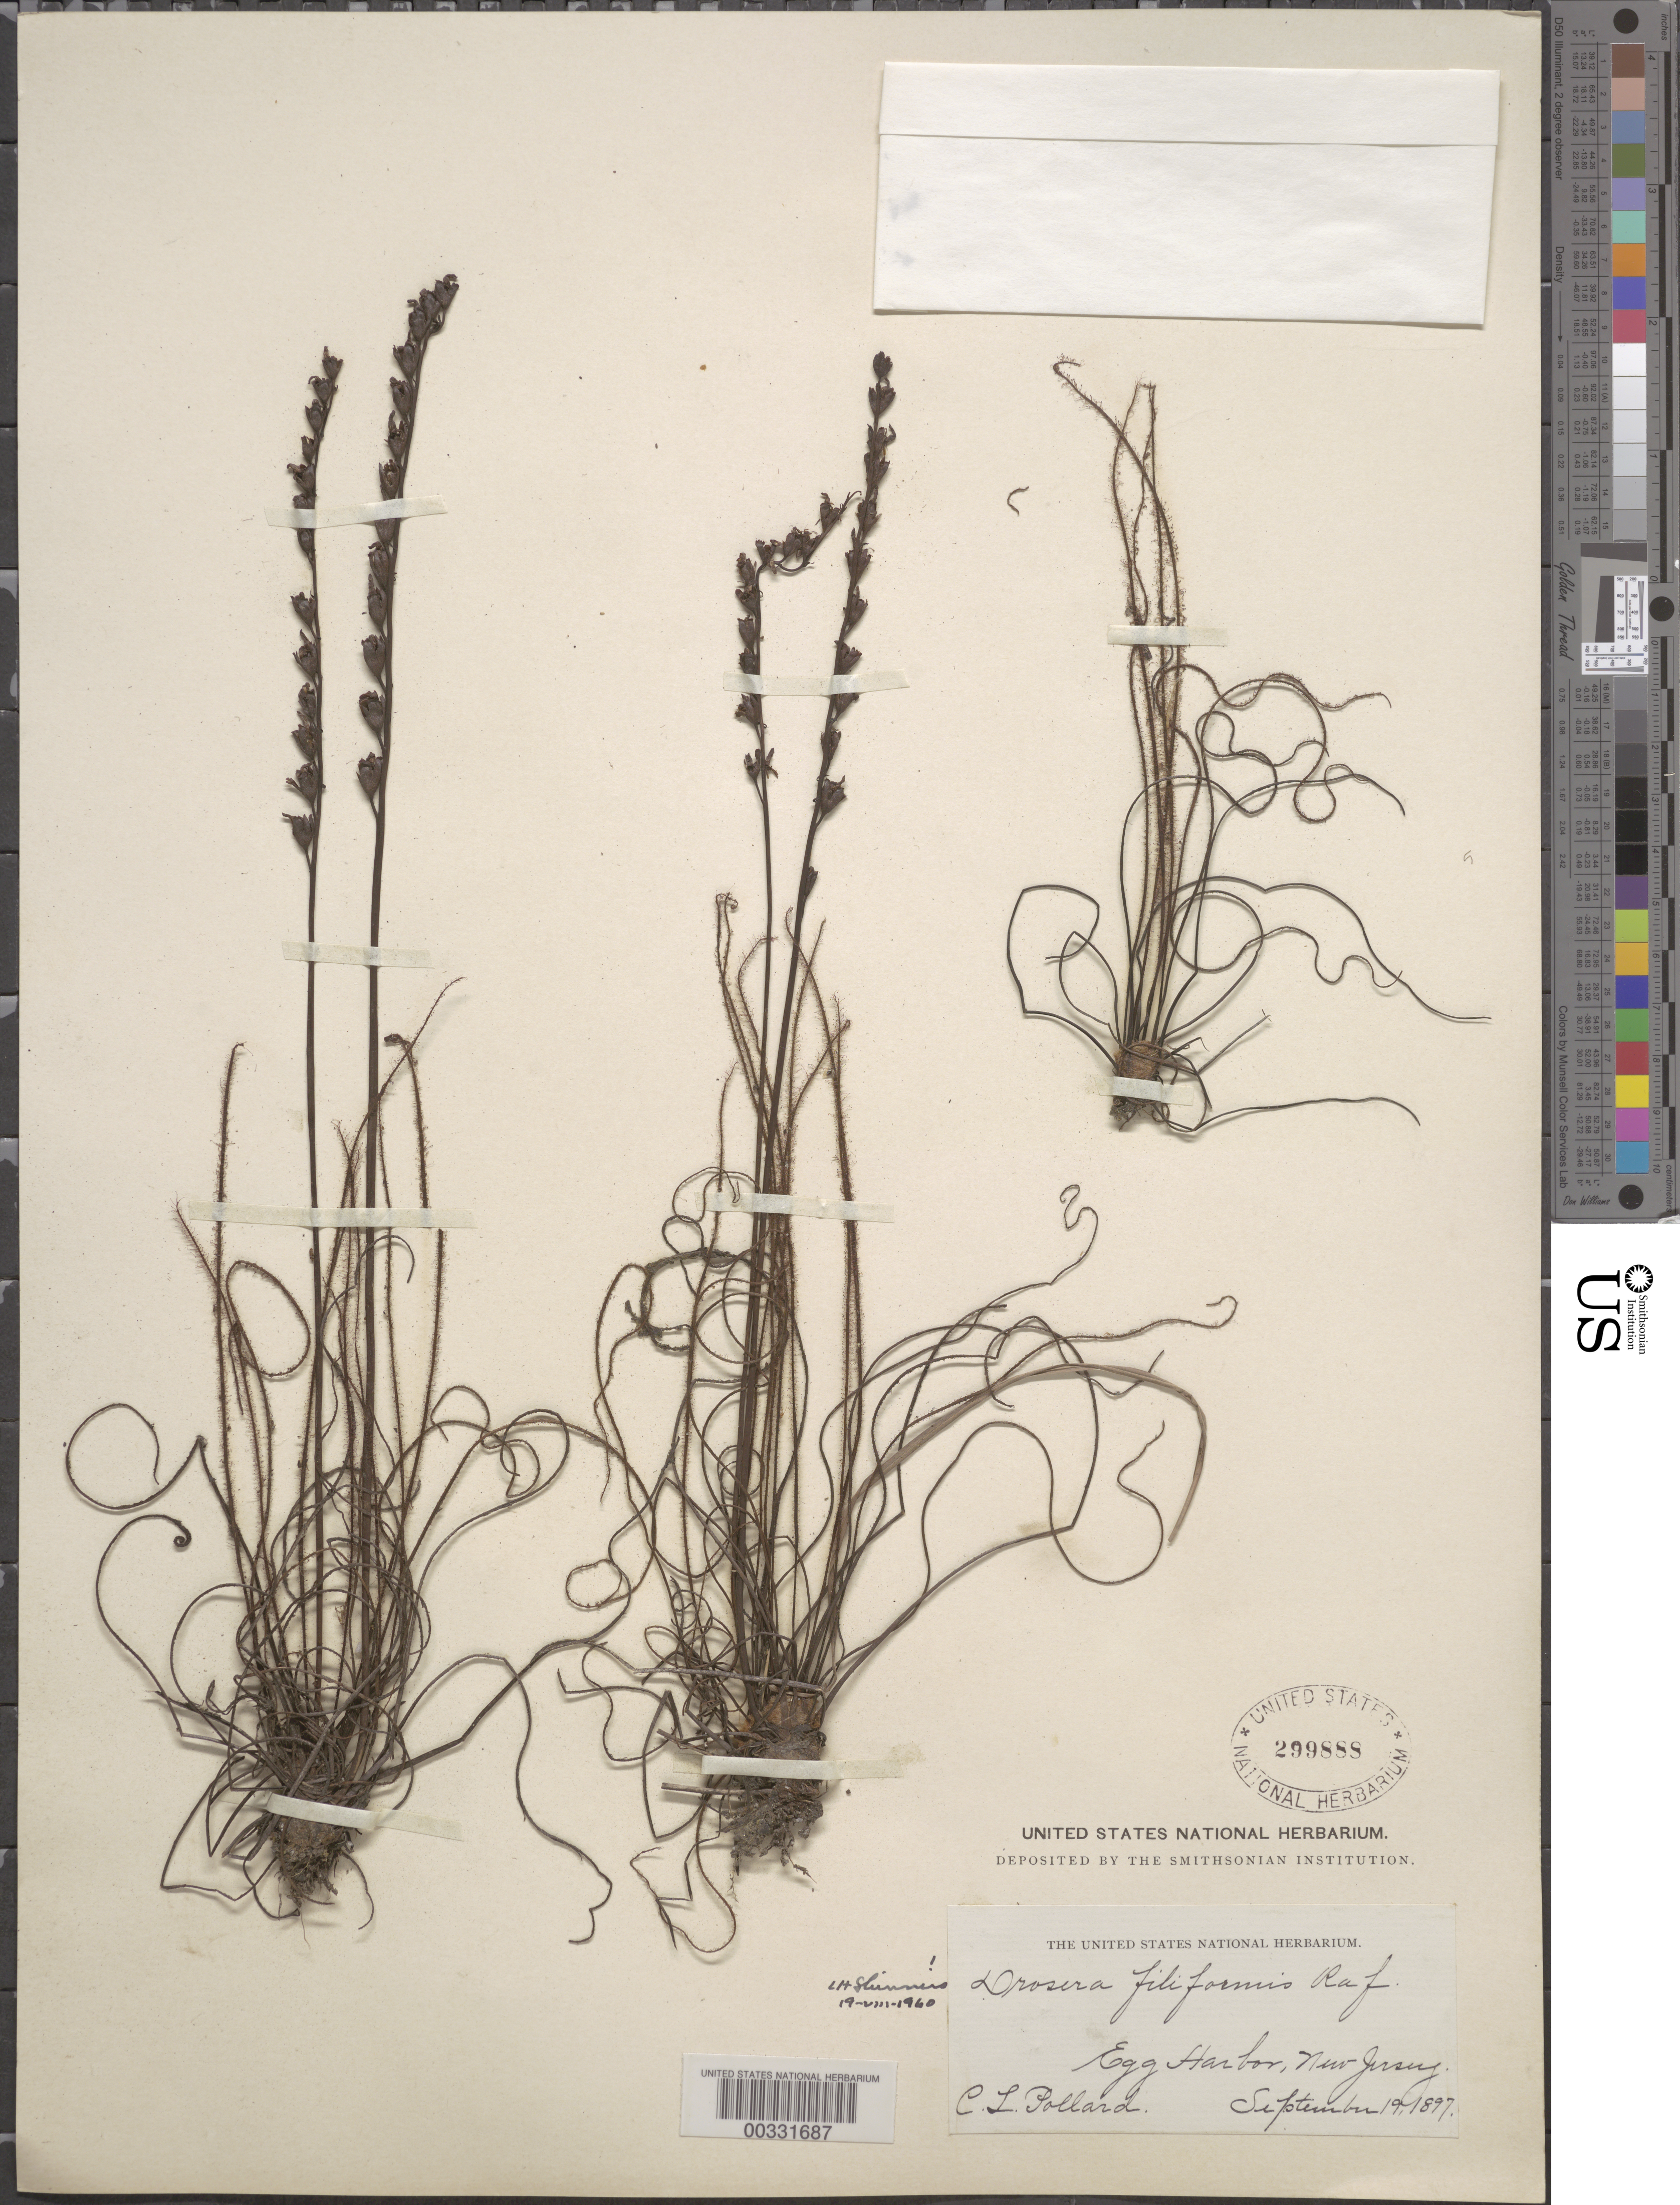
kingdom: Plantae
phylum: Tracheophyta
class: Magnoliopsida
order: Caryophyllales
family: Droseraceae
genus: Drosera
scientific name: Drosera filiformis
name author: Raf.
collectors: C. L. Pollard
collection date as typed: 19 Sep 1897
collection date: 1897-09-19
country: United States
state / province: New Jersey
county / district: Atlantic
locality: Egg harbor co.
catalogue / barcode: US 299888